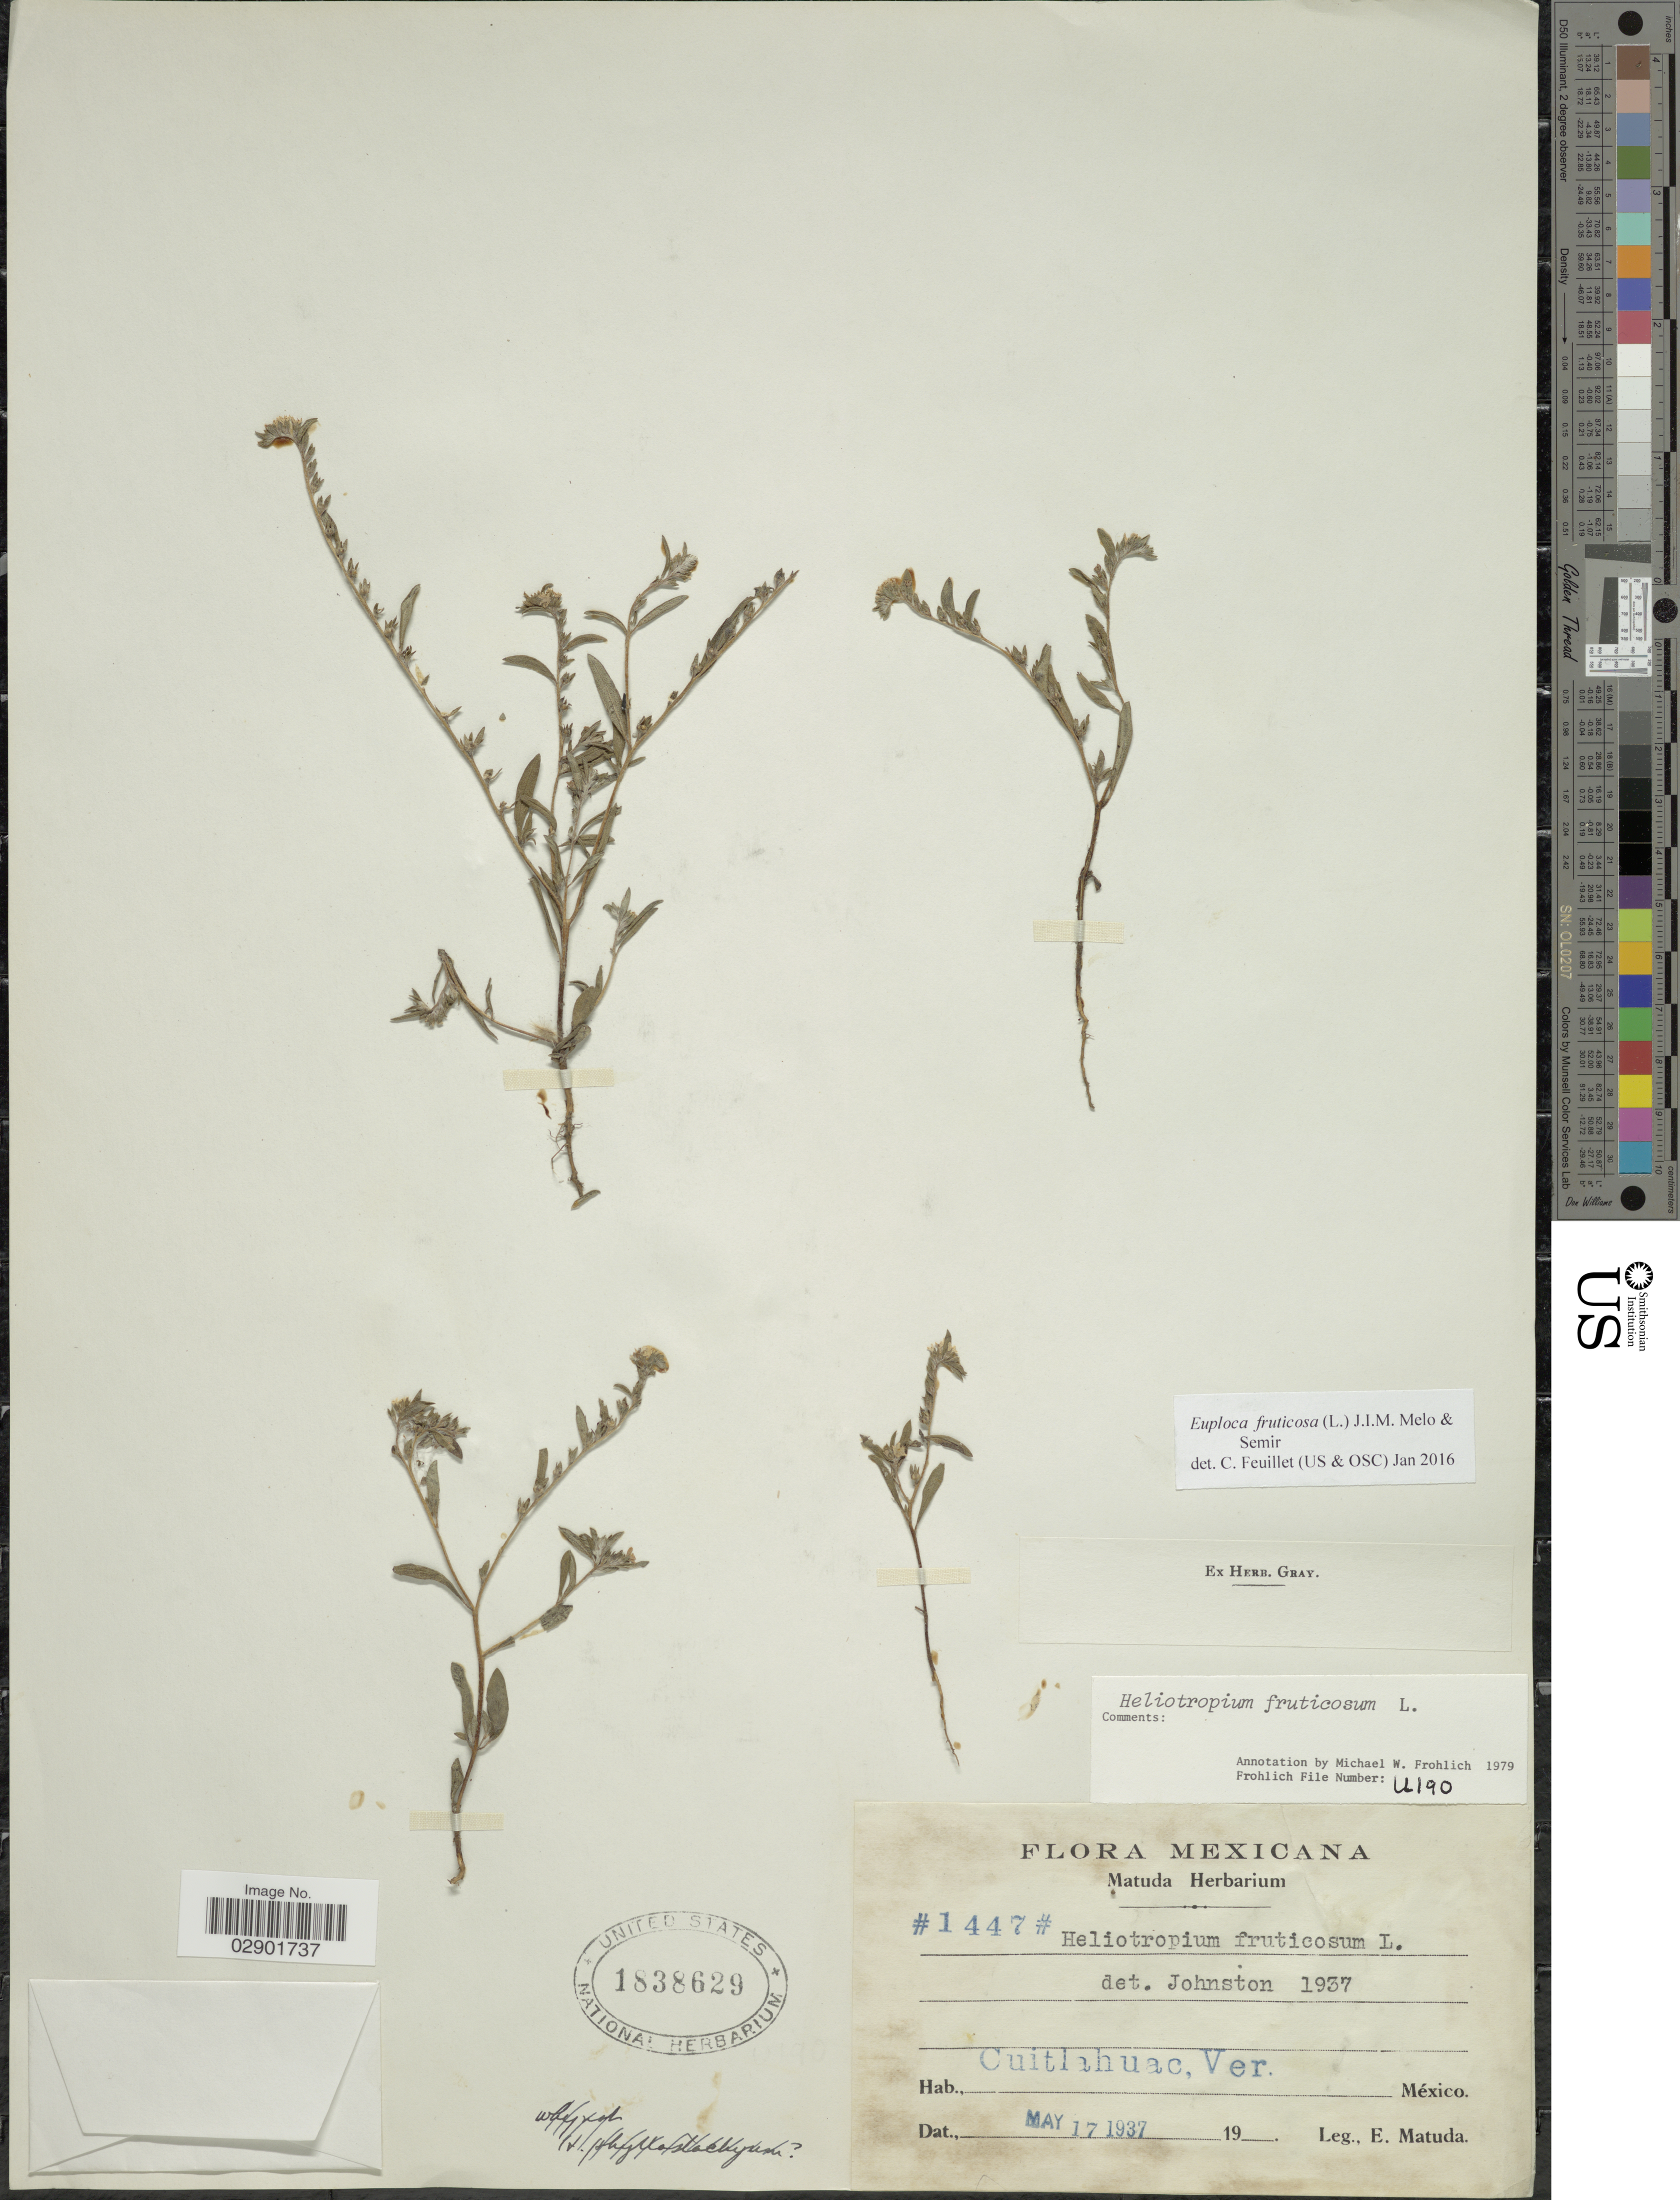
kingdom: Plantae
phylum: Tracheophyta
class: Magnoliopsida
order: Boraginales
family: Heliotropiaceae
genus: Euploca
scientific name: Euploca fruticosa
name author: (L.) J.I.M. Melo & Semir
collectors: E. Matuda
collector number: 1447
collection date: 1937-05-17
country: Mexico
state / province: Veracruz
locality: Cuitlahuac, Ver.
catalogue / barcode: US 1838629